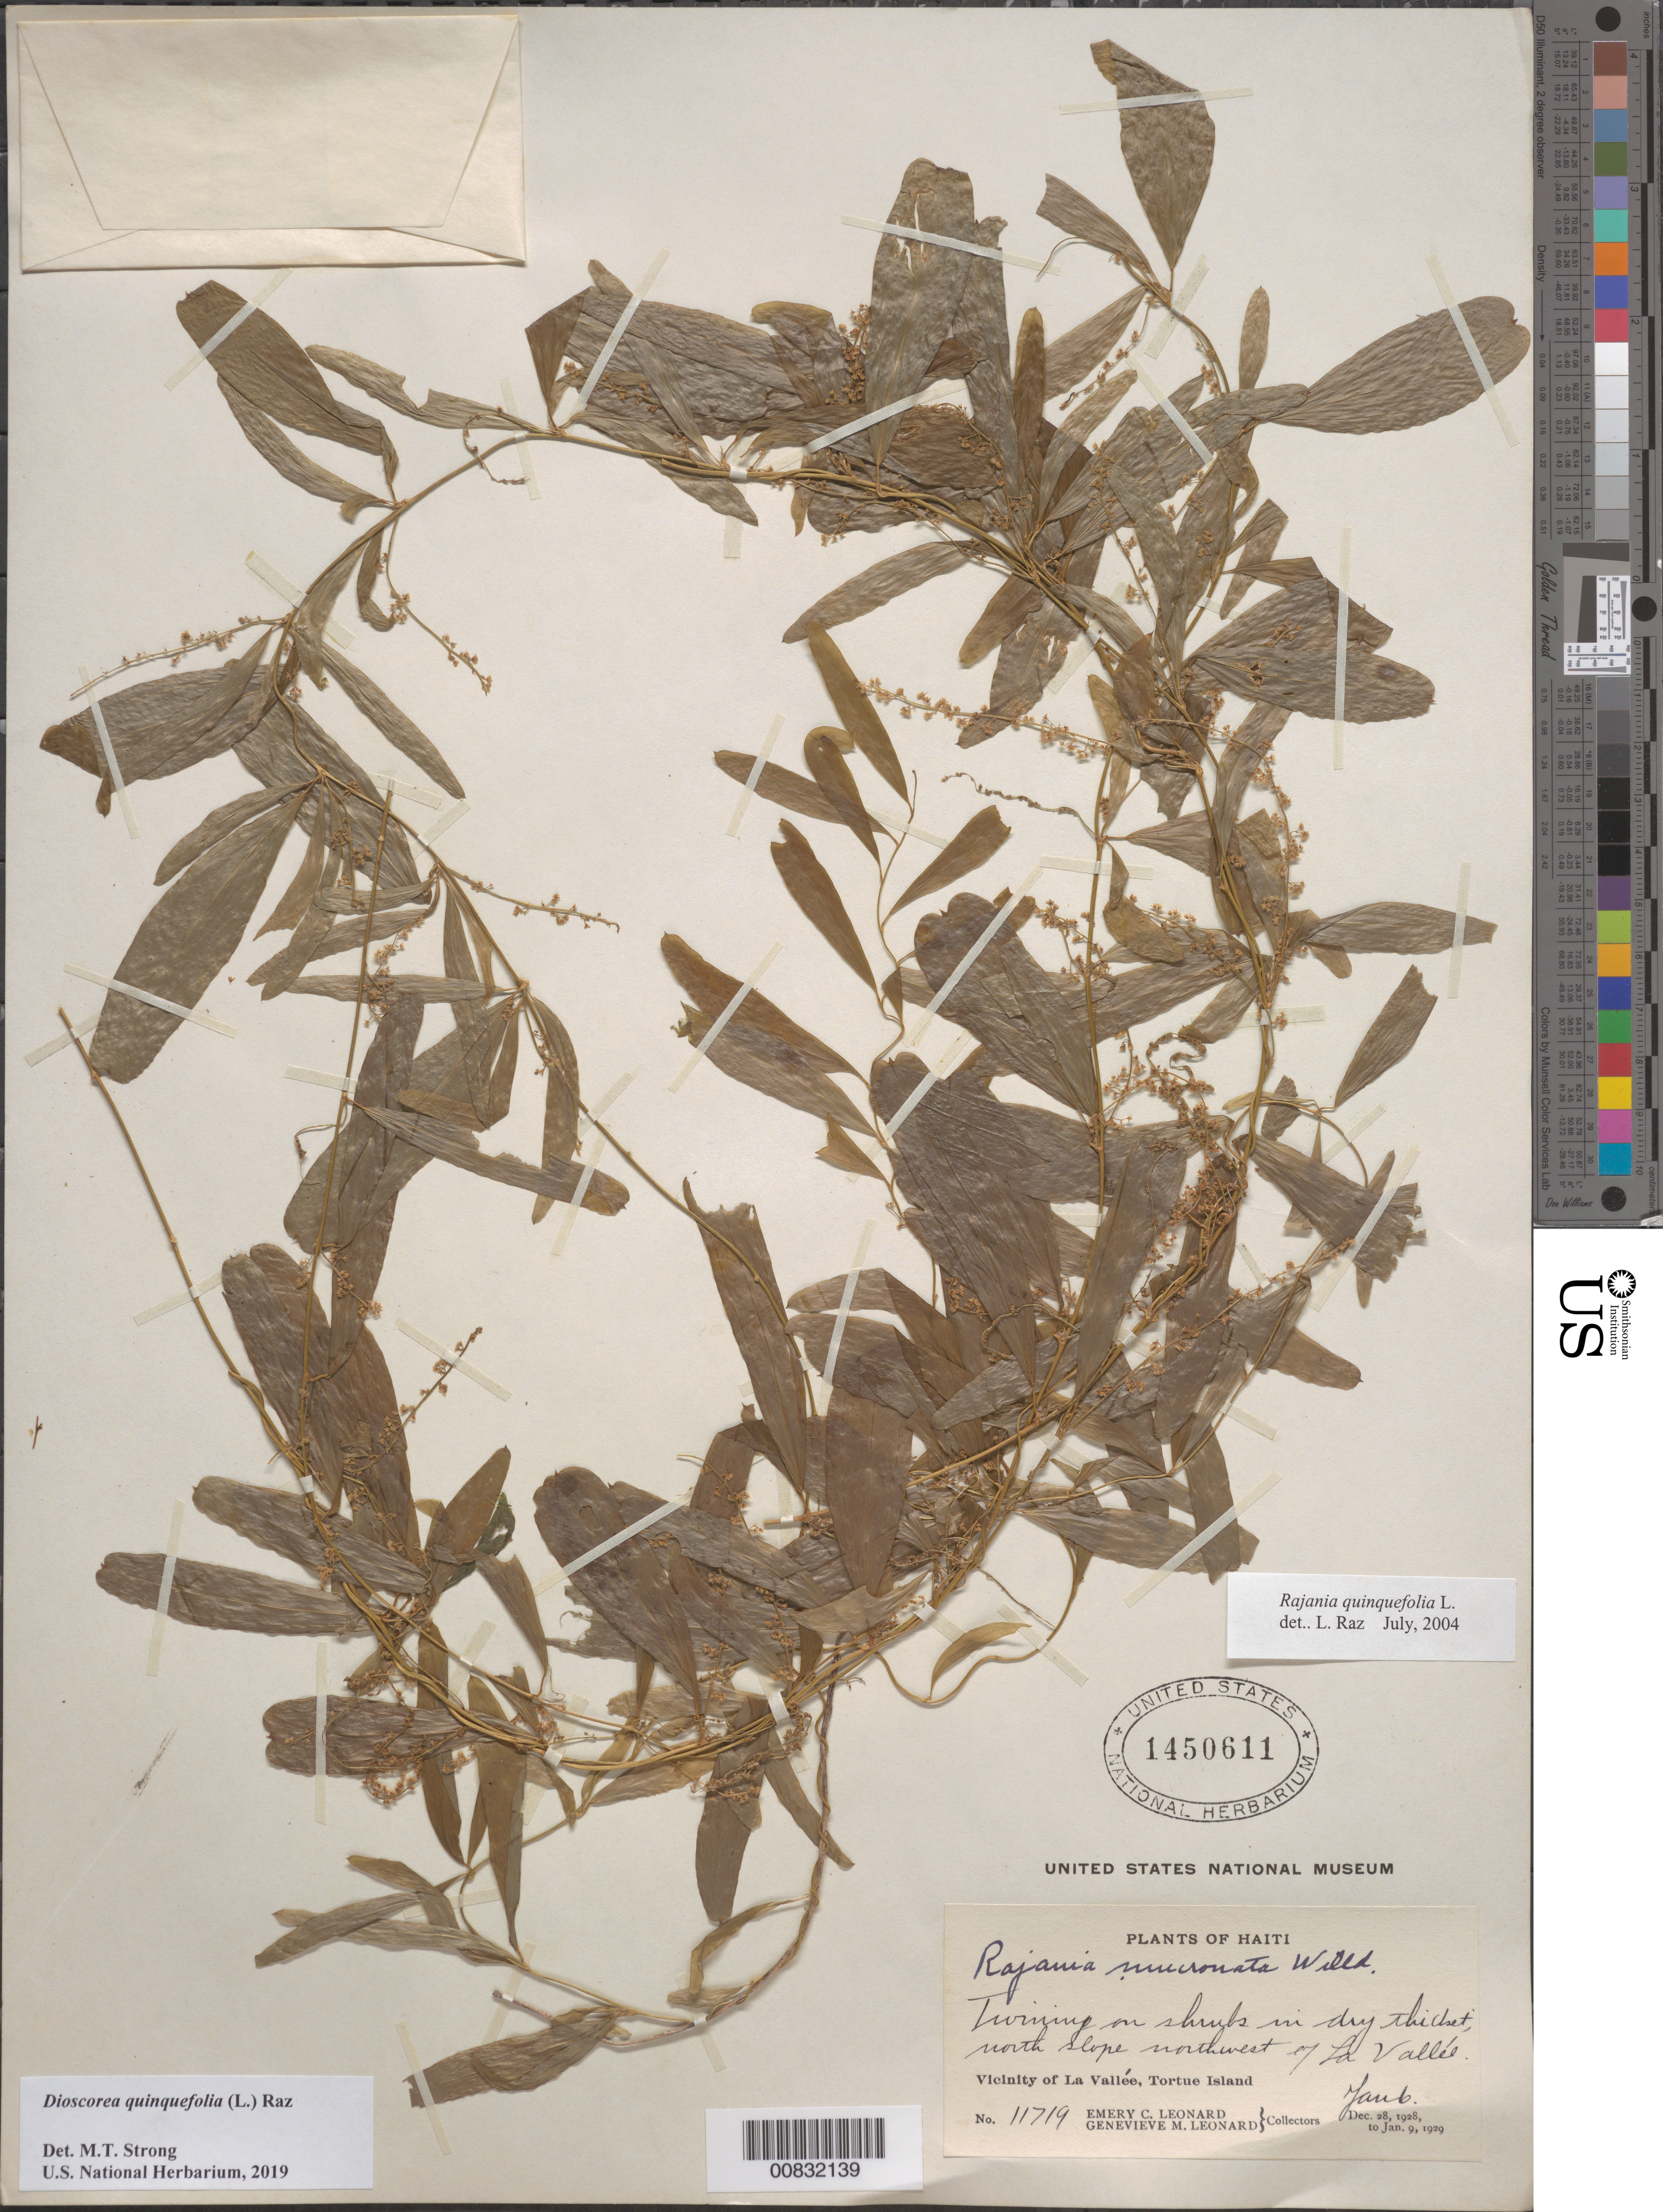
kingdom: Plantae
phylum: Tracheophyta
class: Liliopsida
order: Dioscoreales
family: Dioscoreaceae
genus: Dioscorea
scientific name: Dioscorea quinquefolia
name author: (L.) Raz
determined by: Strong, M. T., (US), Smithsonian Institution - National Museum of Natural History (UNITED STATES)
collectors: E. C. Leonard & G. M. Leonard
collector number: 11719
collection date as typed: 06 Jan 1928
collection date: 1928-01-06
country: Haiti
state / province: Nord-Óuest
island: Île de la Tortue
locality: Vicinity of La Vallée, Tortue Island. Dry thicket on north slope northwest of La Vallée.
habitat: Twining on shrubs in dry thicket.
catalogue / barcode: US 1450611